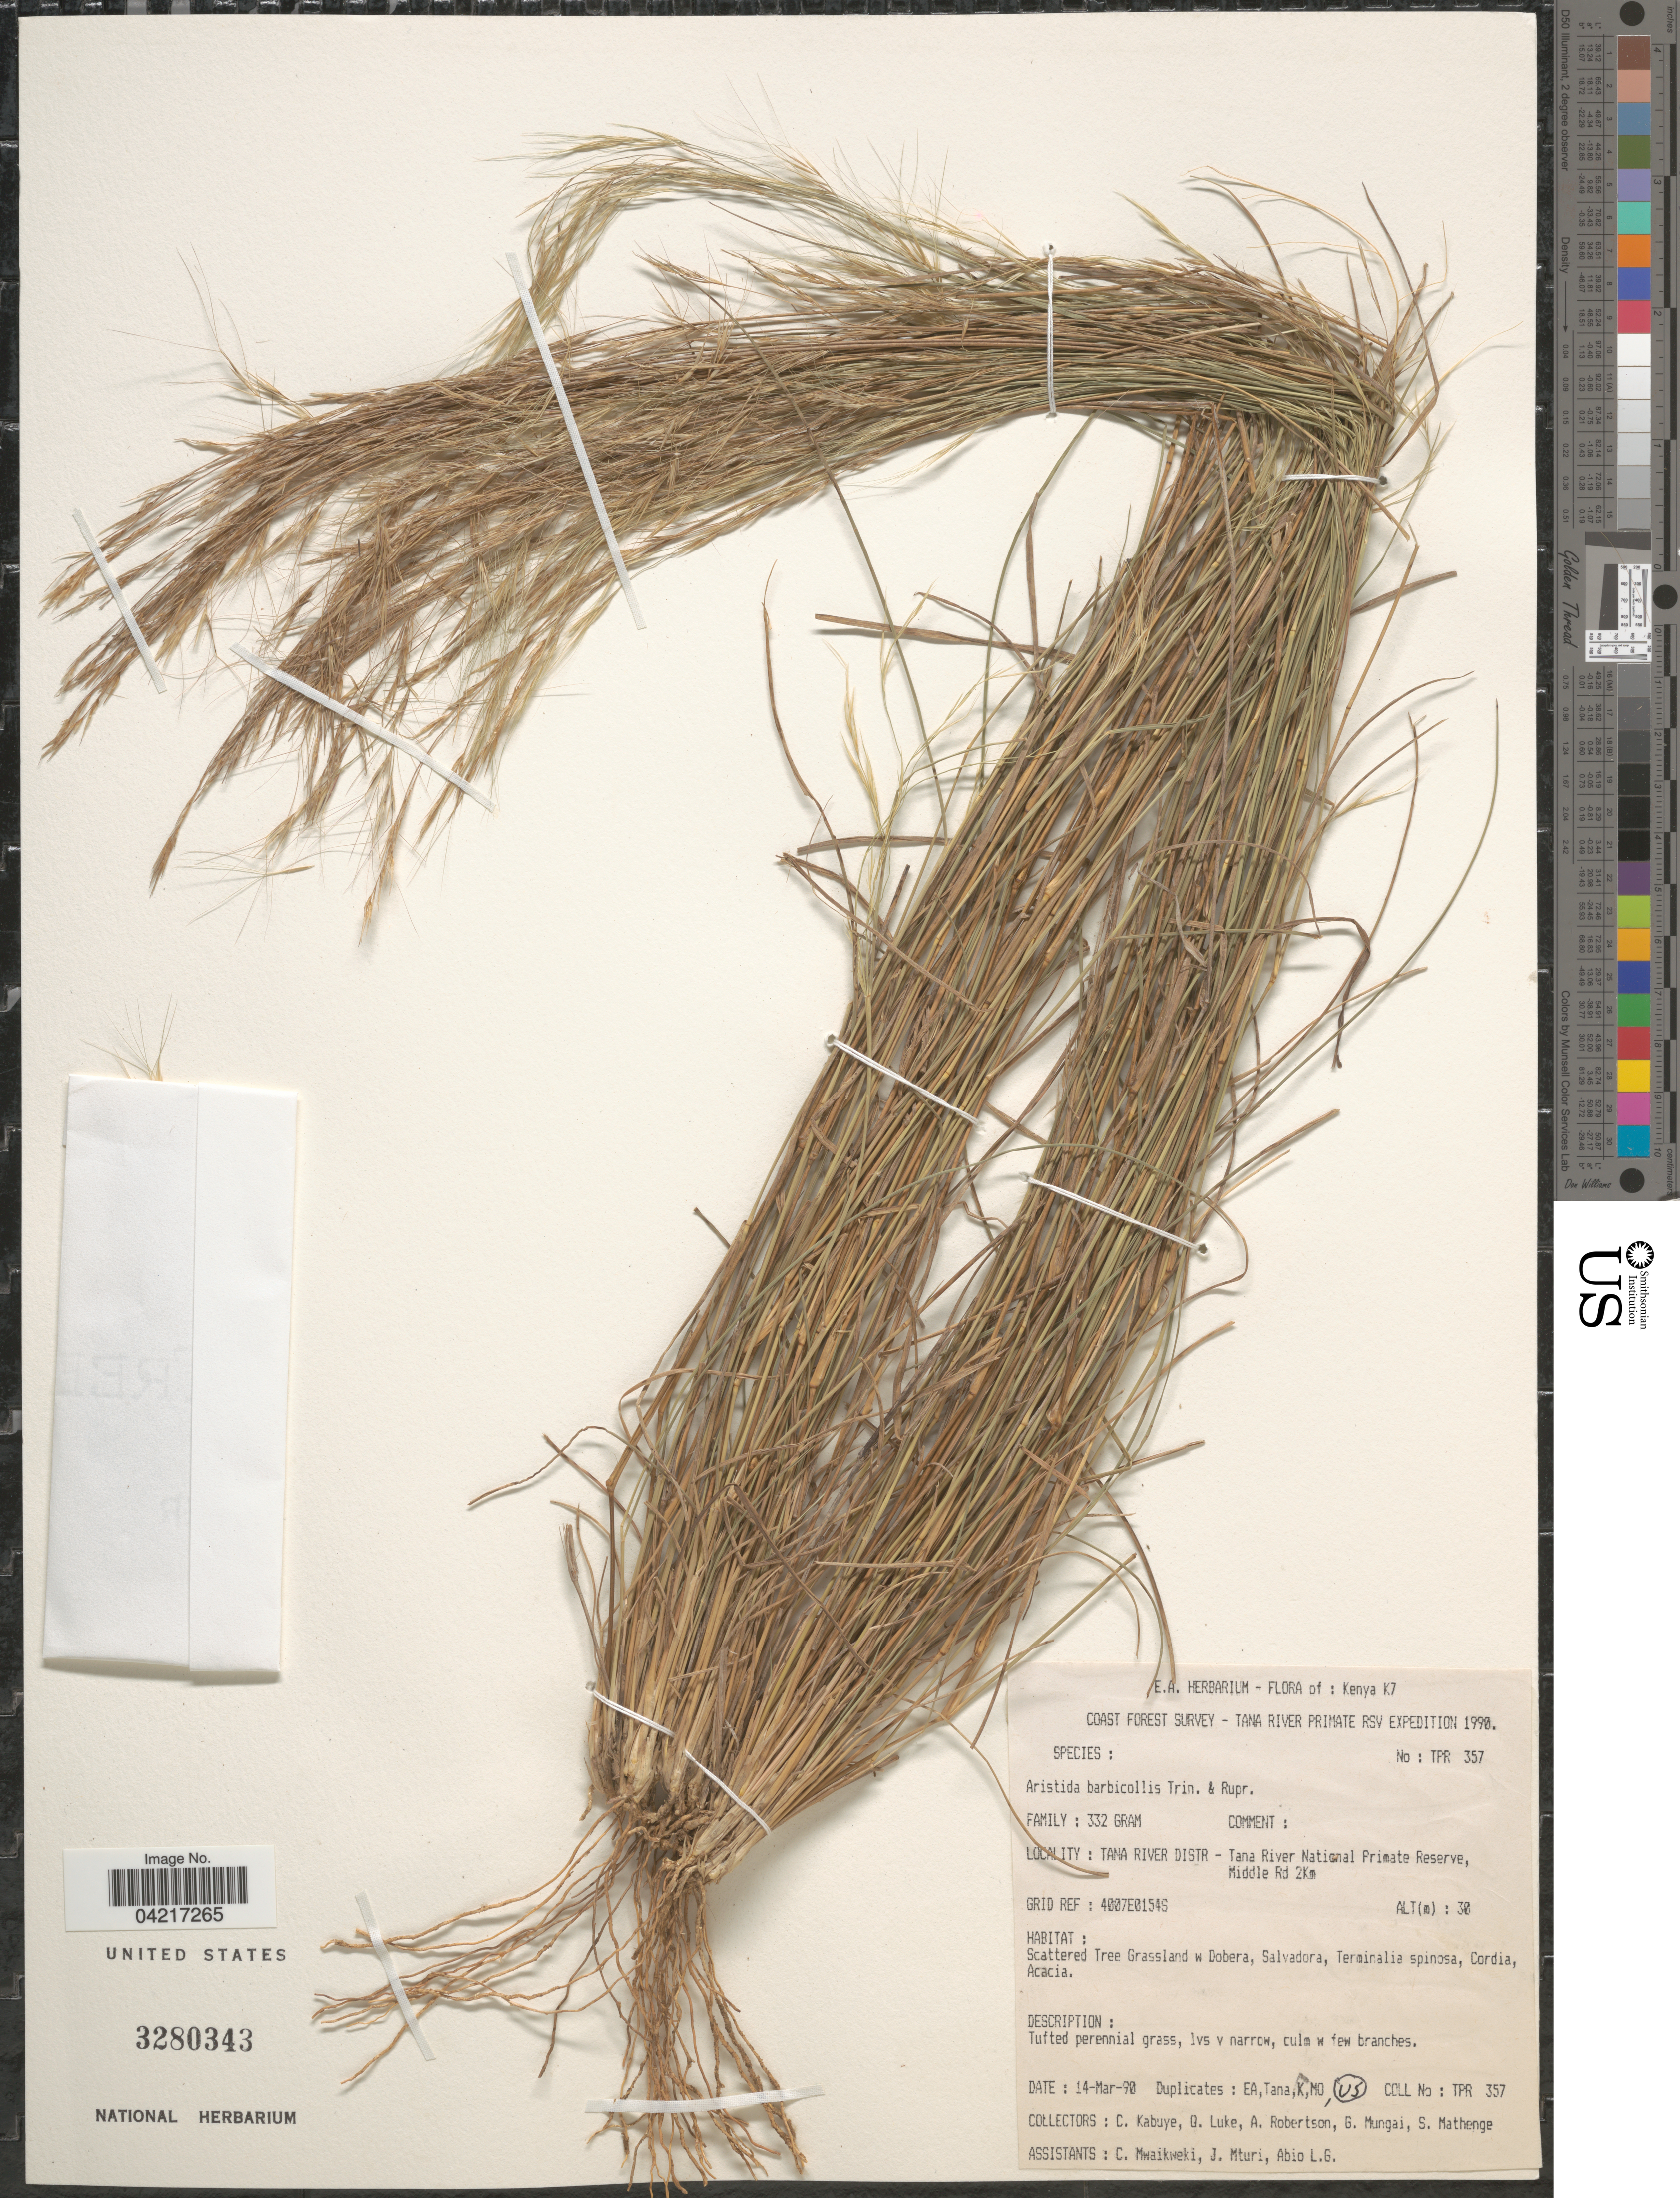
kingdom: Plantae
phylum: Tracheophyta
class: Liliopsida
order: Poales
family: Poaceae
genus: Aristida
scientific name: Aristida barbicollis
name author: Trin. & Rupr.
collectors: C. Kabuye, Q. Luke, A. Robertson, G. Mungai & et al.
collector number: TPR 357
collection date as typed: Transcribed d/m/y: 14/3/90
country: Kenya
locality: Kenya K7. Coast Forest Survey - Tana River Primate RSV Expedition 1990. Tana River Distr - Tana River National Primate Reserve, Midde Rd 2Km. Grid Ref: 4007E0154S.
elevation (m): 30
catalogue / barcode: US 3280343